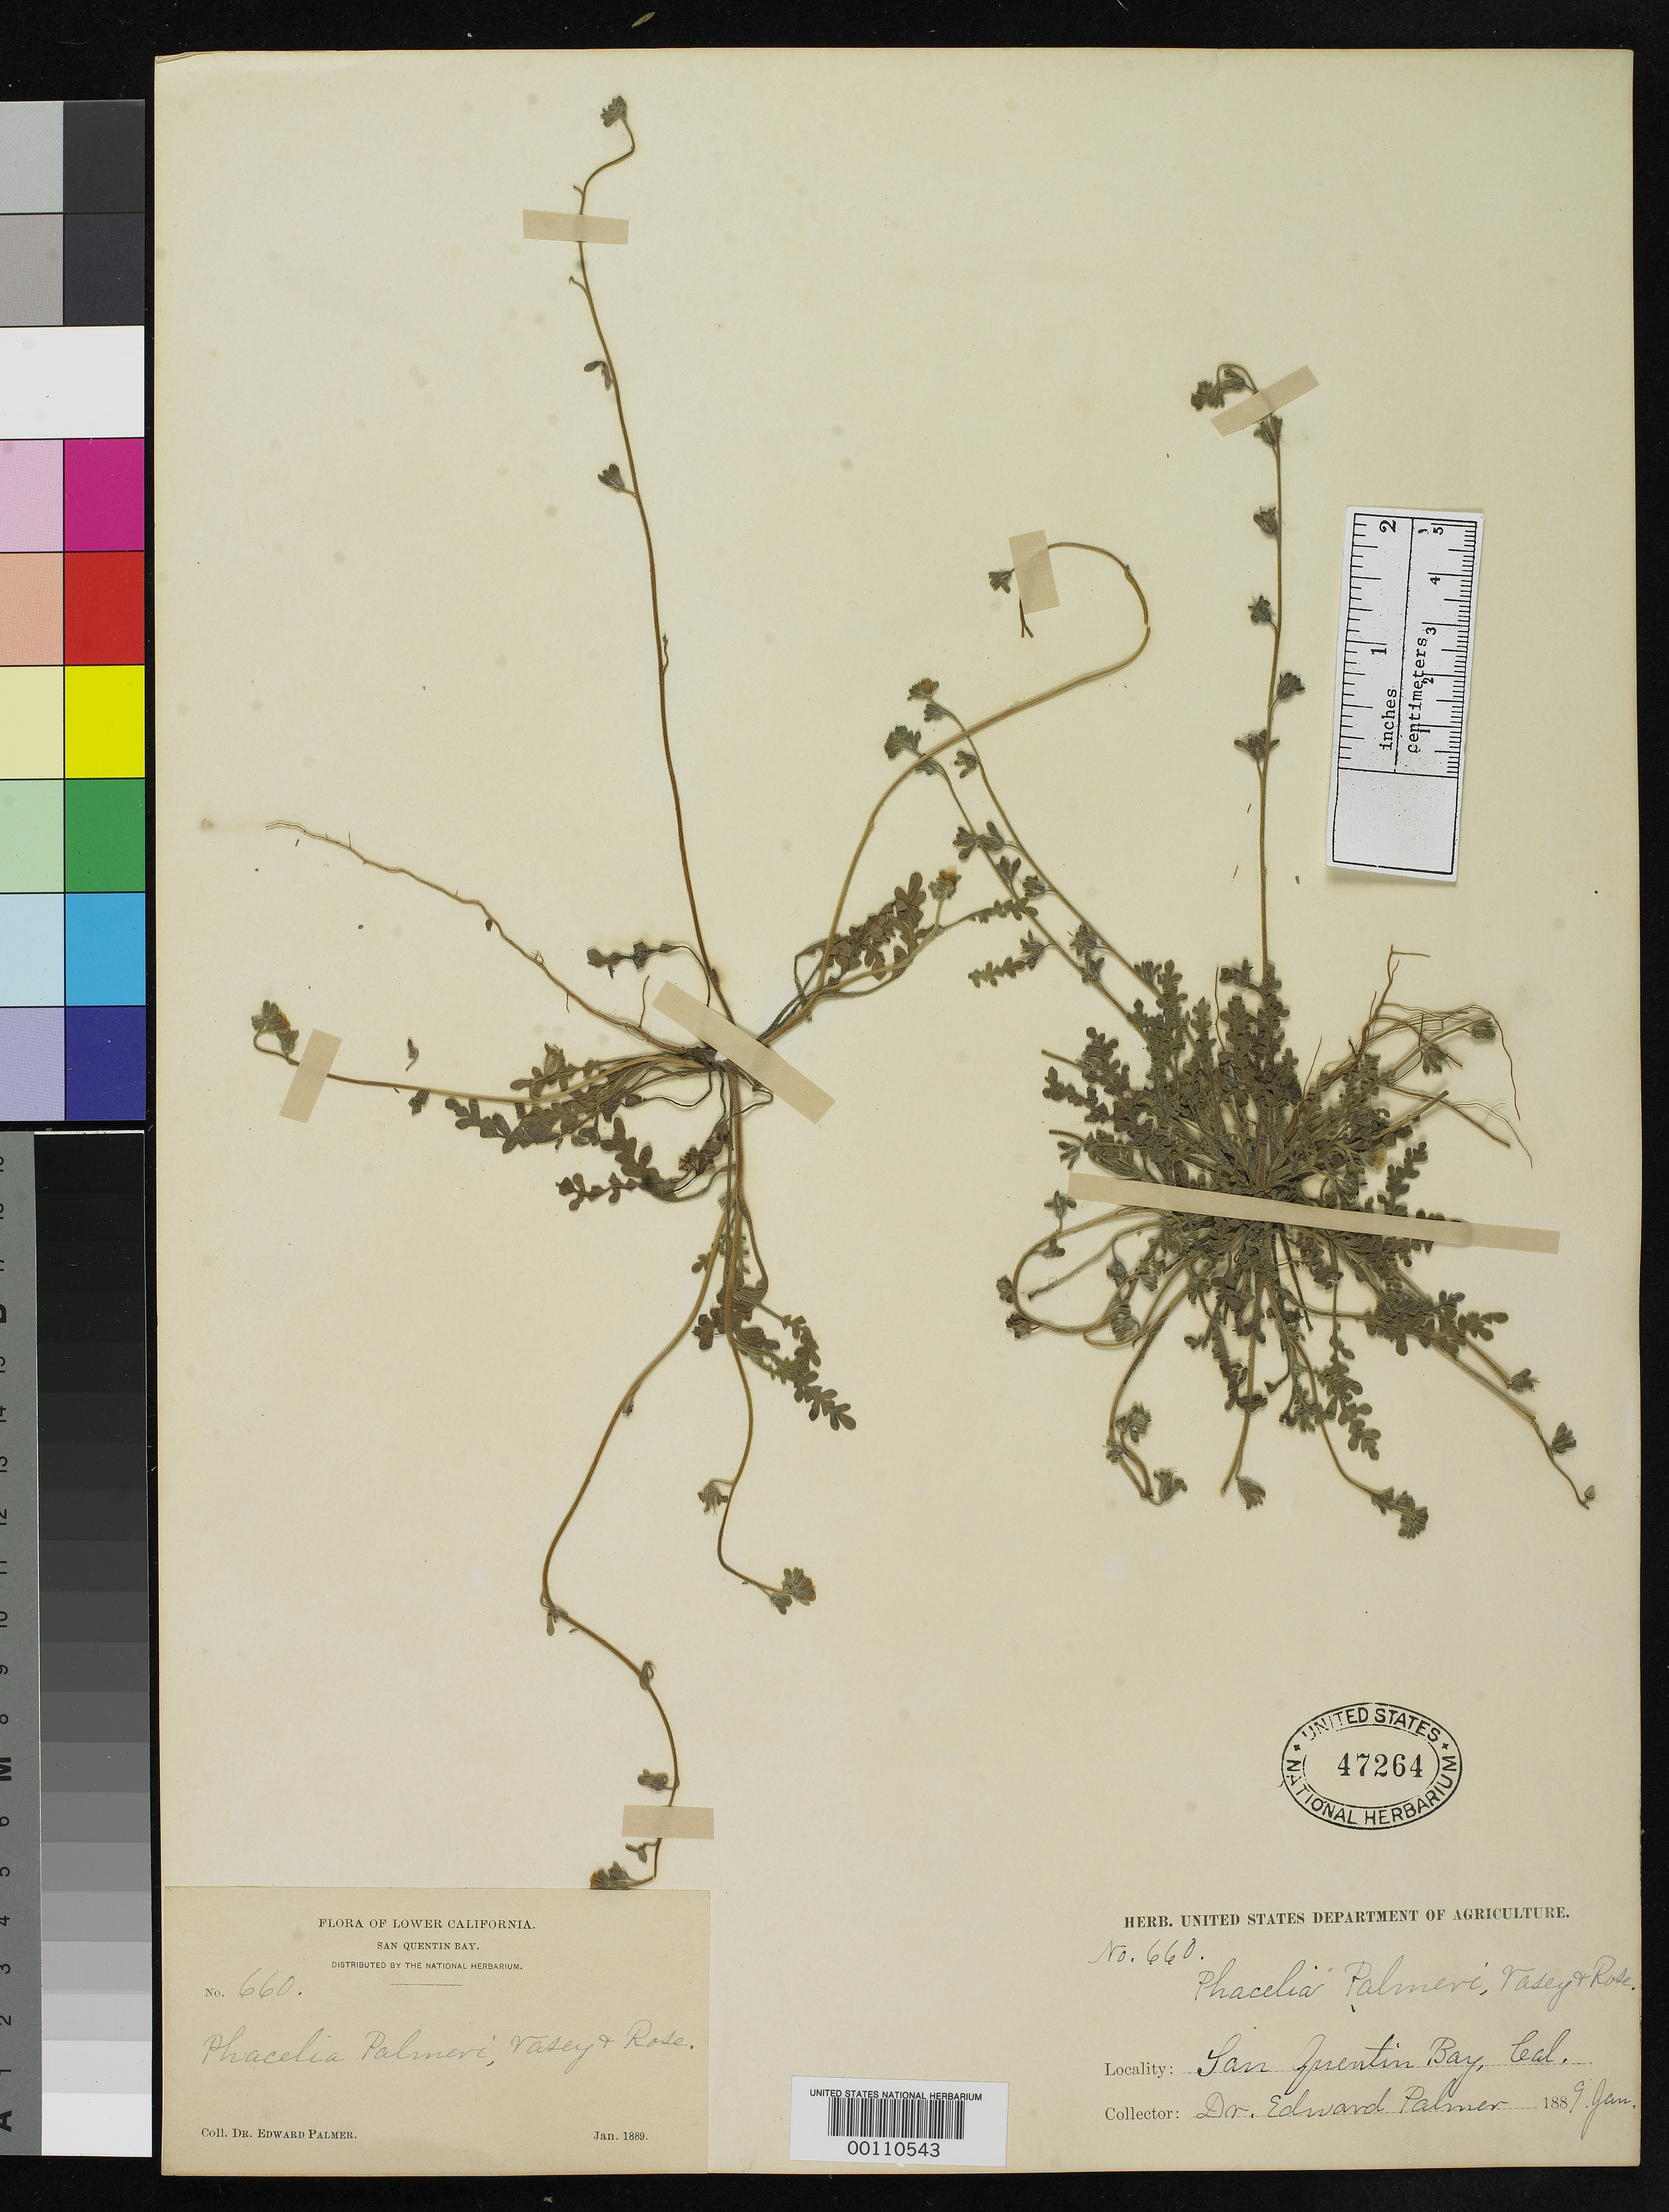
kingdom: Plantae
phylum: Tracheophyta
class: Magnoliopsida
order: Boraginales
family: Hydrophyllaceae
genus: Phacelia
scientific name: Phacelia palmeri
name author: Torr. ex S. Watson in C. King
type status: Holotype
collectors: E. Palmer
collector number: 660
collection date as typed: Jan 1889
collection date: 1889-01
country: Mexico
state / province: Baja California Norte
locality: San Quentin Bay.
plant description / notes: Later homonym of Phacelia palmeri Torrey.; Also a type of Phacelia stellaris Brand, nom. nov.; Replacement name for Phacelia palmeri Vasey & Rose, non P. palmeri Torrey.; Also a type of Phacelia palmeri Vasey & Rose, nom. illeg.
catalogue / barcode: US 47264